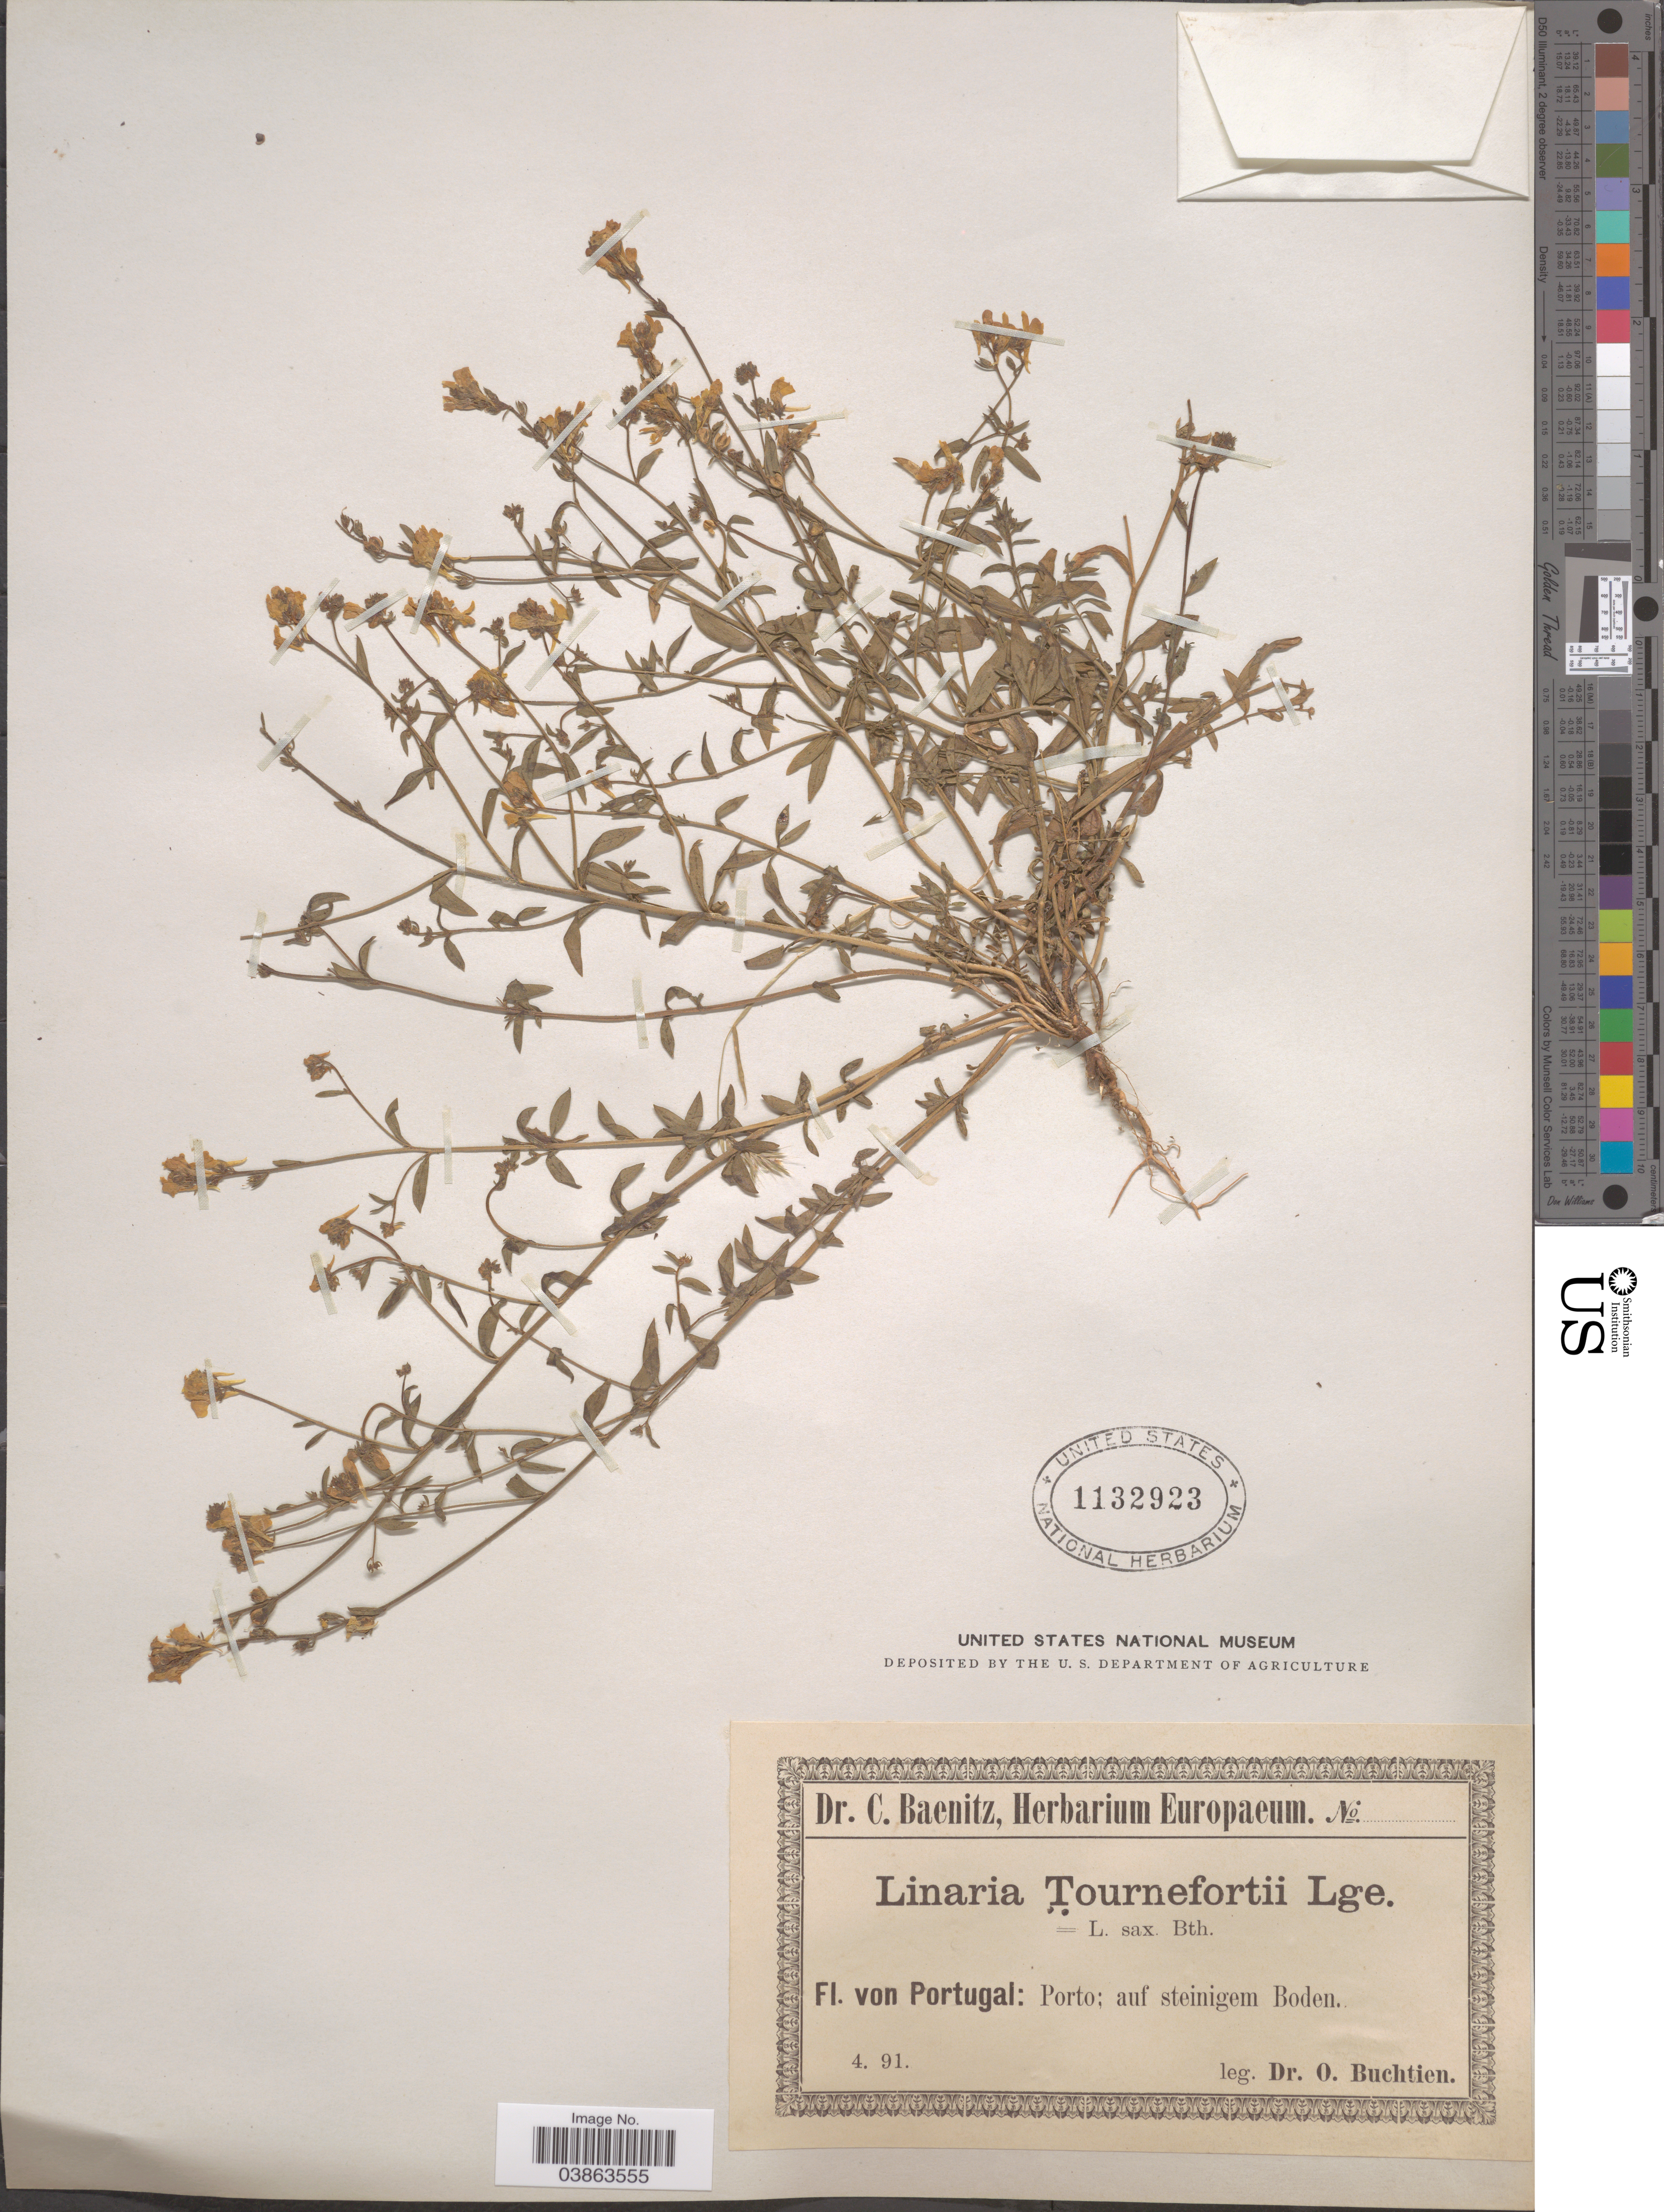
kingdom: Plantae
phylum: Tracheophyta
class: Magnoliopsida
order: Lamiales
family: Plantaginaceae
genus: Linaria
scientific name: Linaria sp.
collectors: O. Buchtien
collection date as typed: Transcribed d/m/y: /4/91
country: Portugal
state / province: Porto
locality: Auf steinigem Boden.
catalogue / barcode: US 1132923